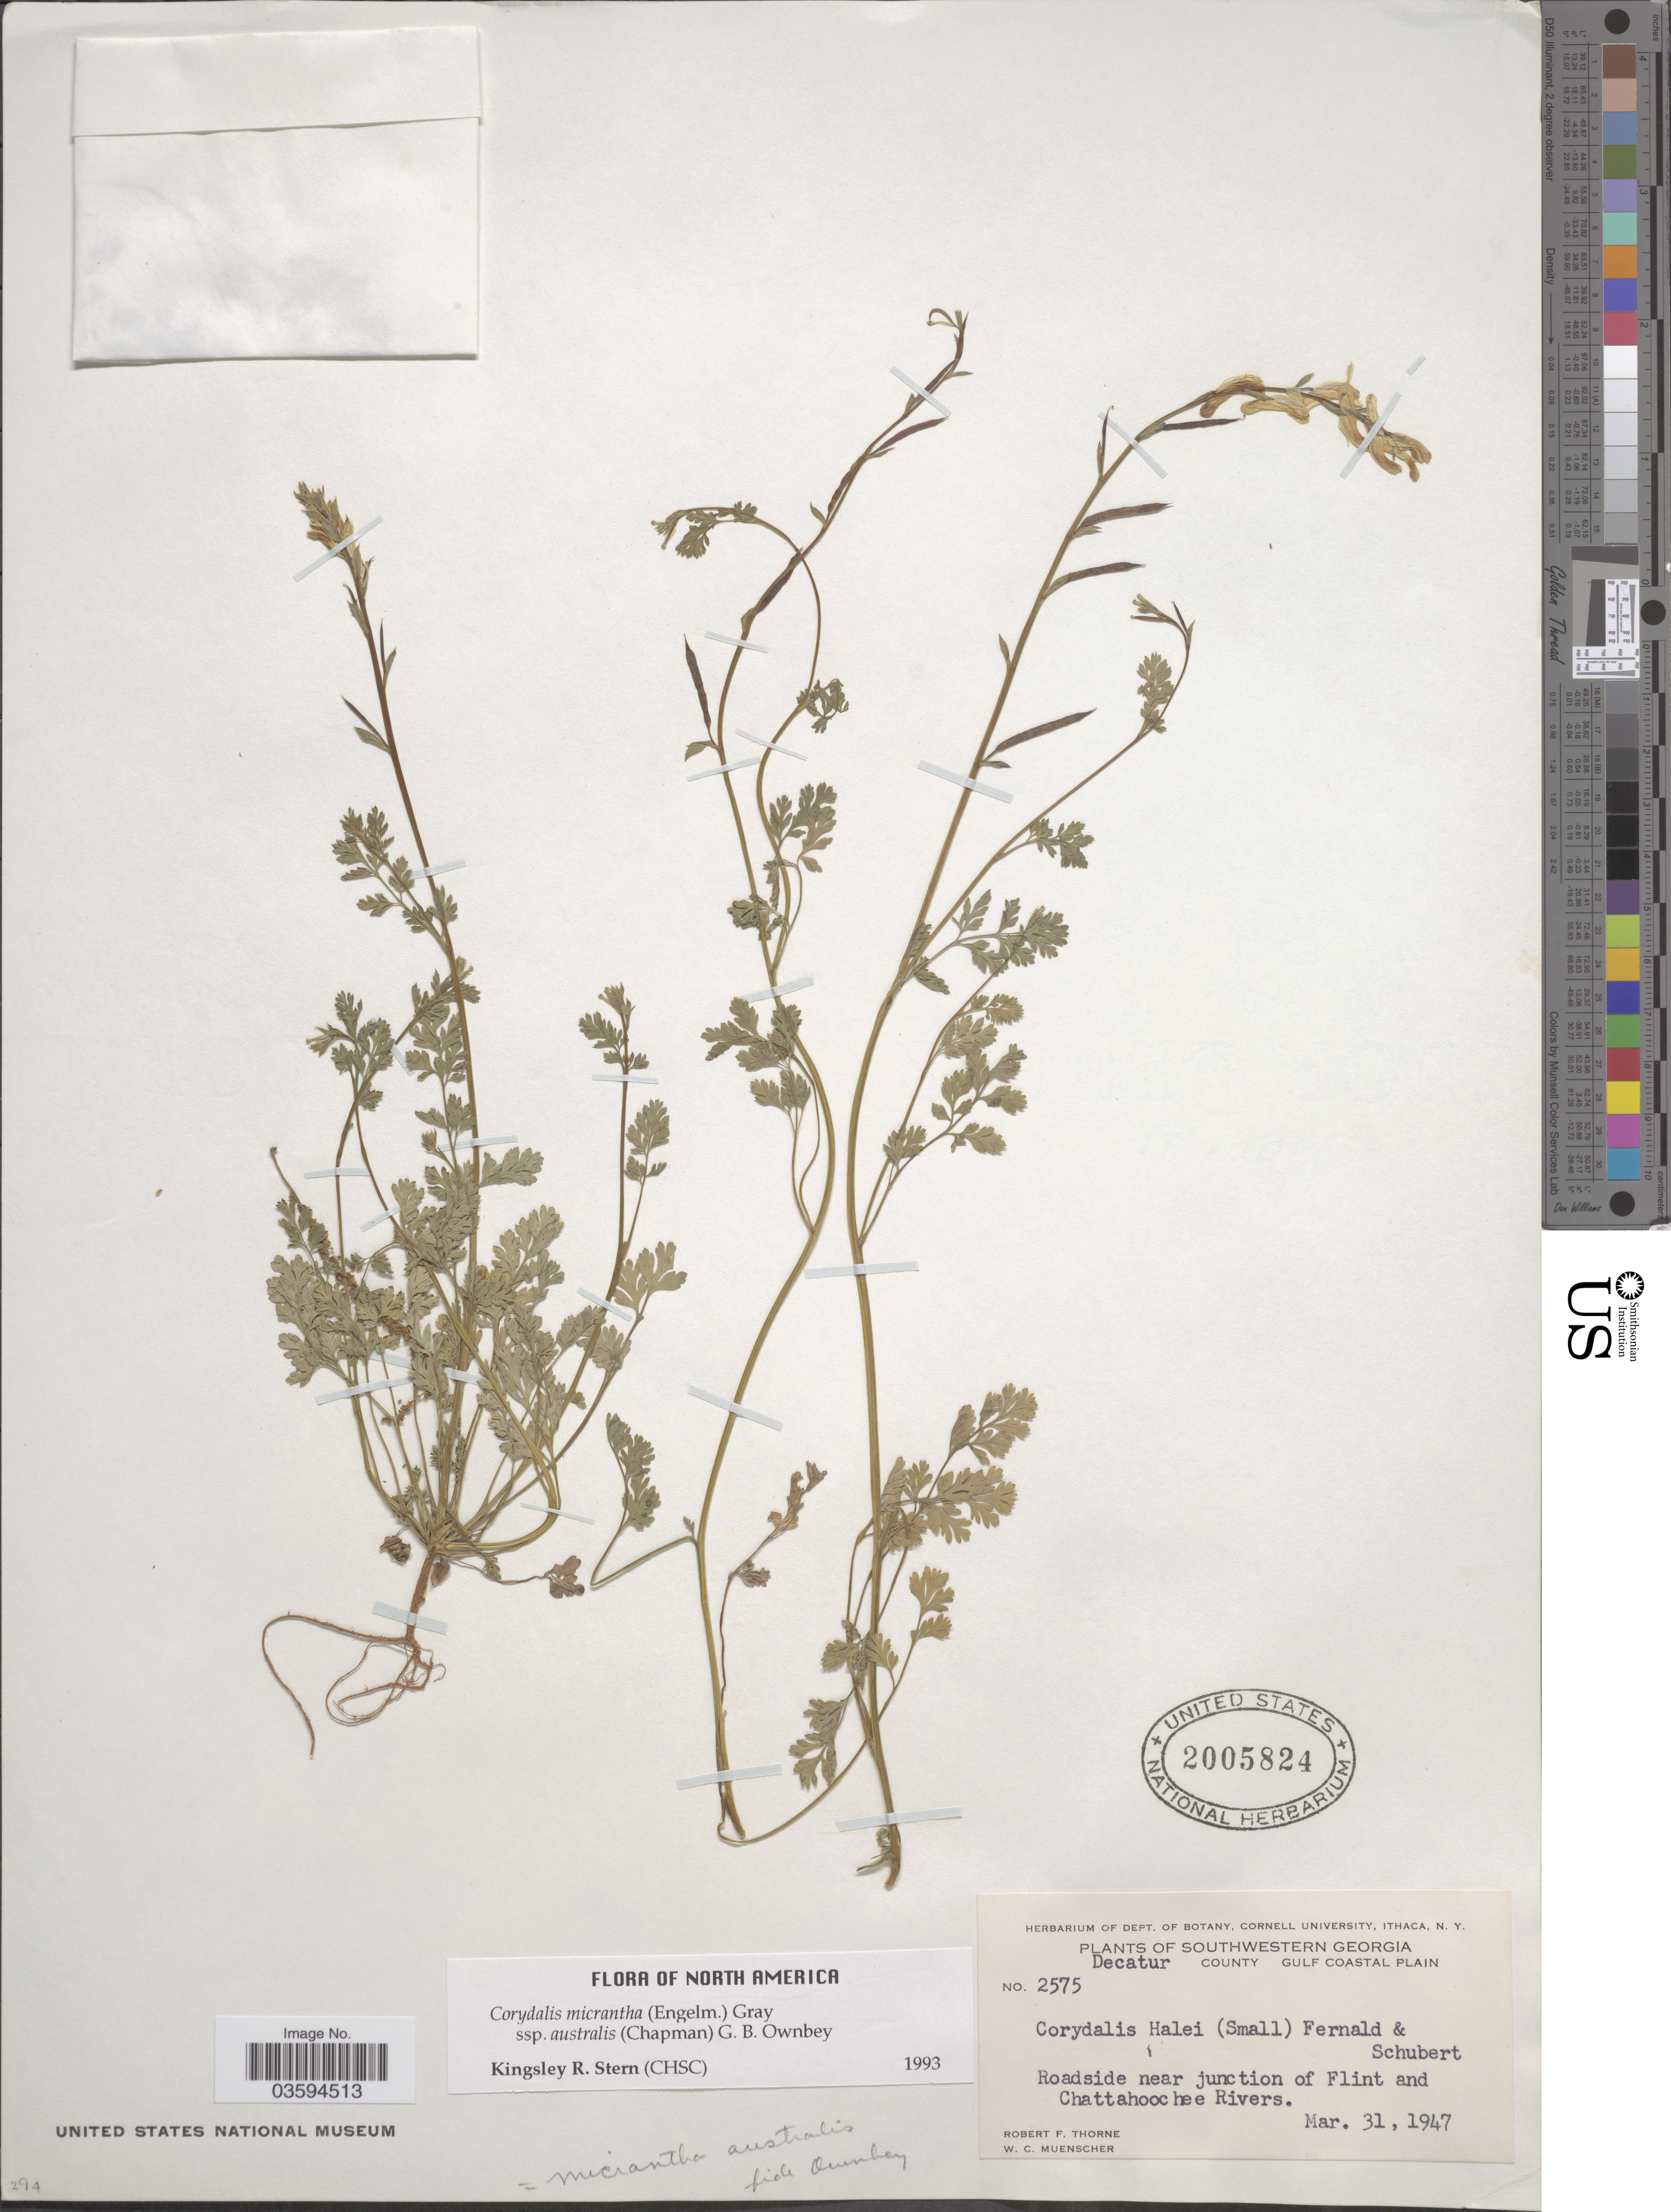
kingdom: Plantae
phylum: Tracheophyta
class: Magnoliopsida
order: Ranunculales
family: Papaveraceae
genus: Corydalis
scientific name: Corydalis micrantha subsp. australis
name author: (Chapm.) G.B. Ownbey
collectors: R. F. Thorne & W. Muenscher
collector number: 2575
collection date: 1947-03-31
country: United States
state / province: Georgia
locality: Southwestern Georgia. Decatur County. Gulf Coastal Plain. Roadside near junction of Flint and Chattahoochee Rivers.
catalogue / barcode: US 2005824